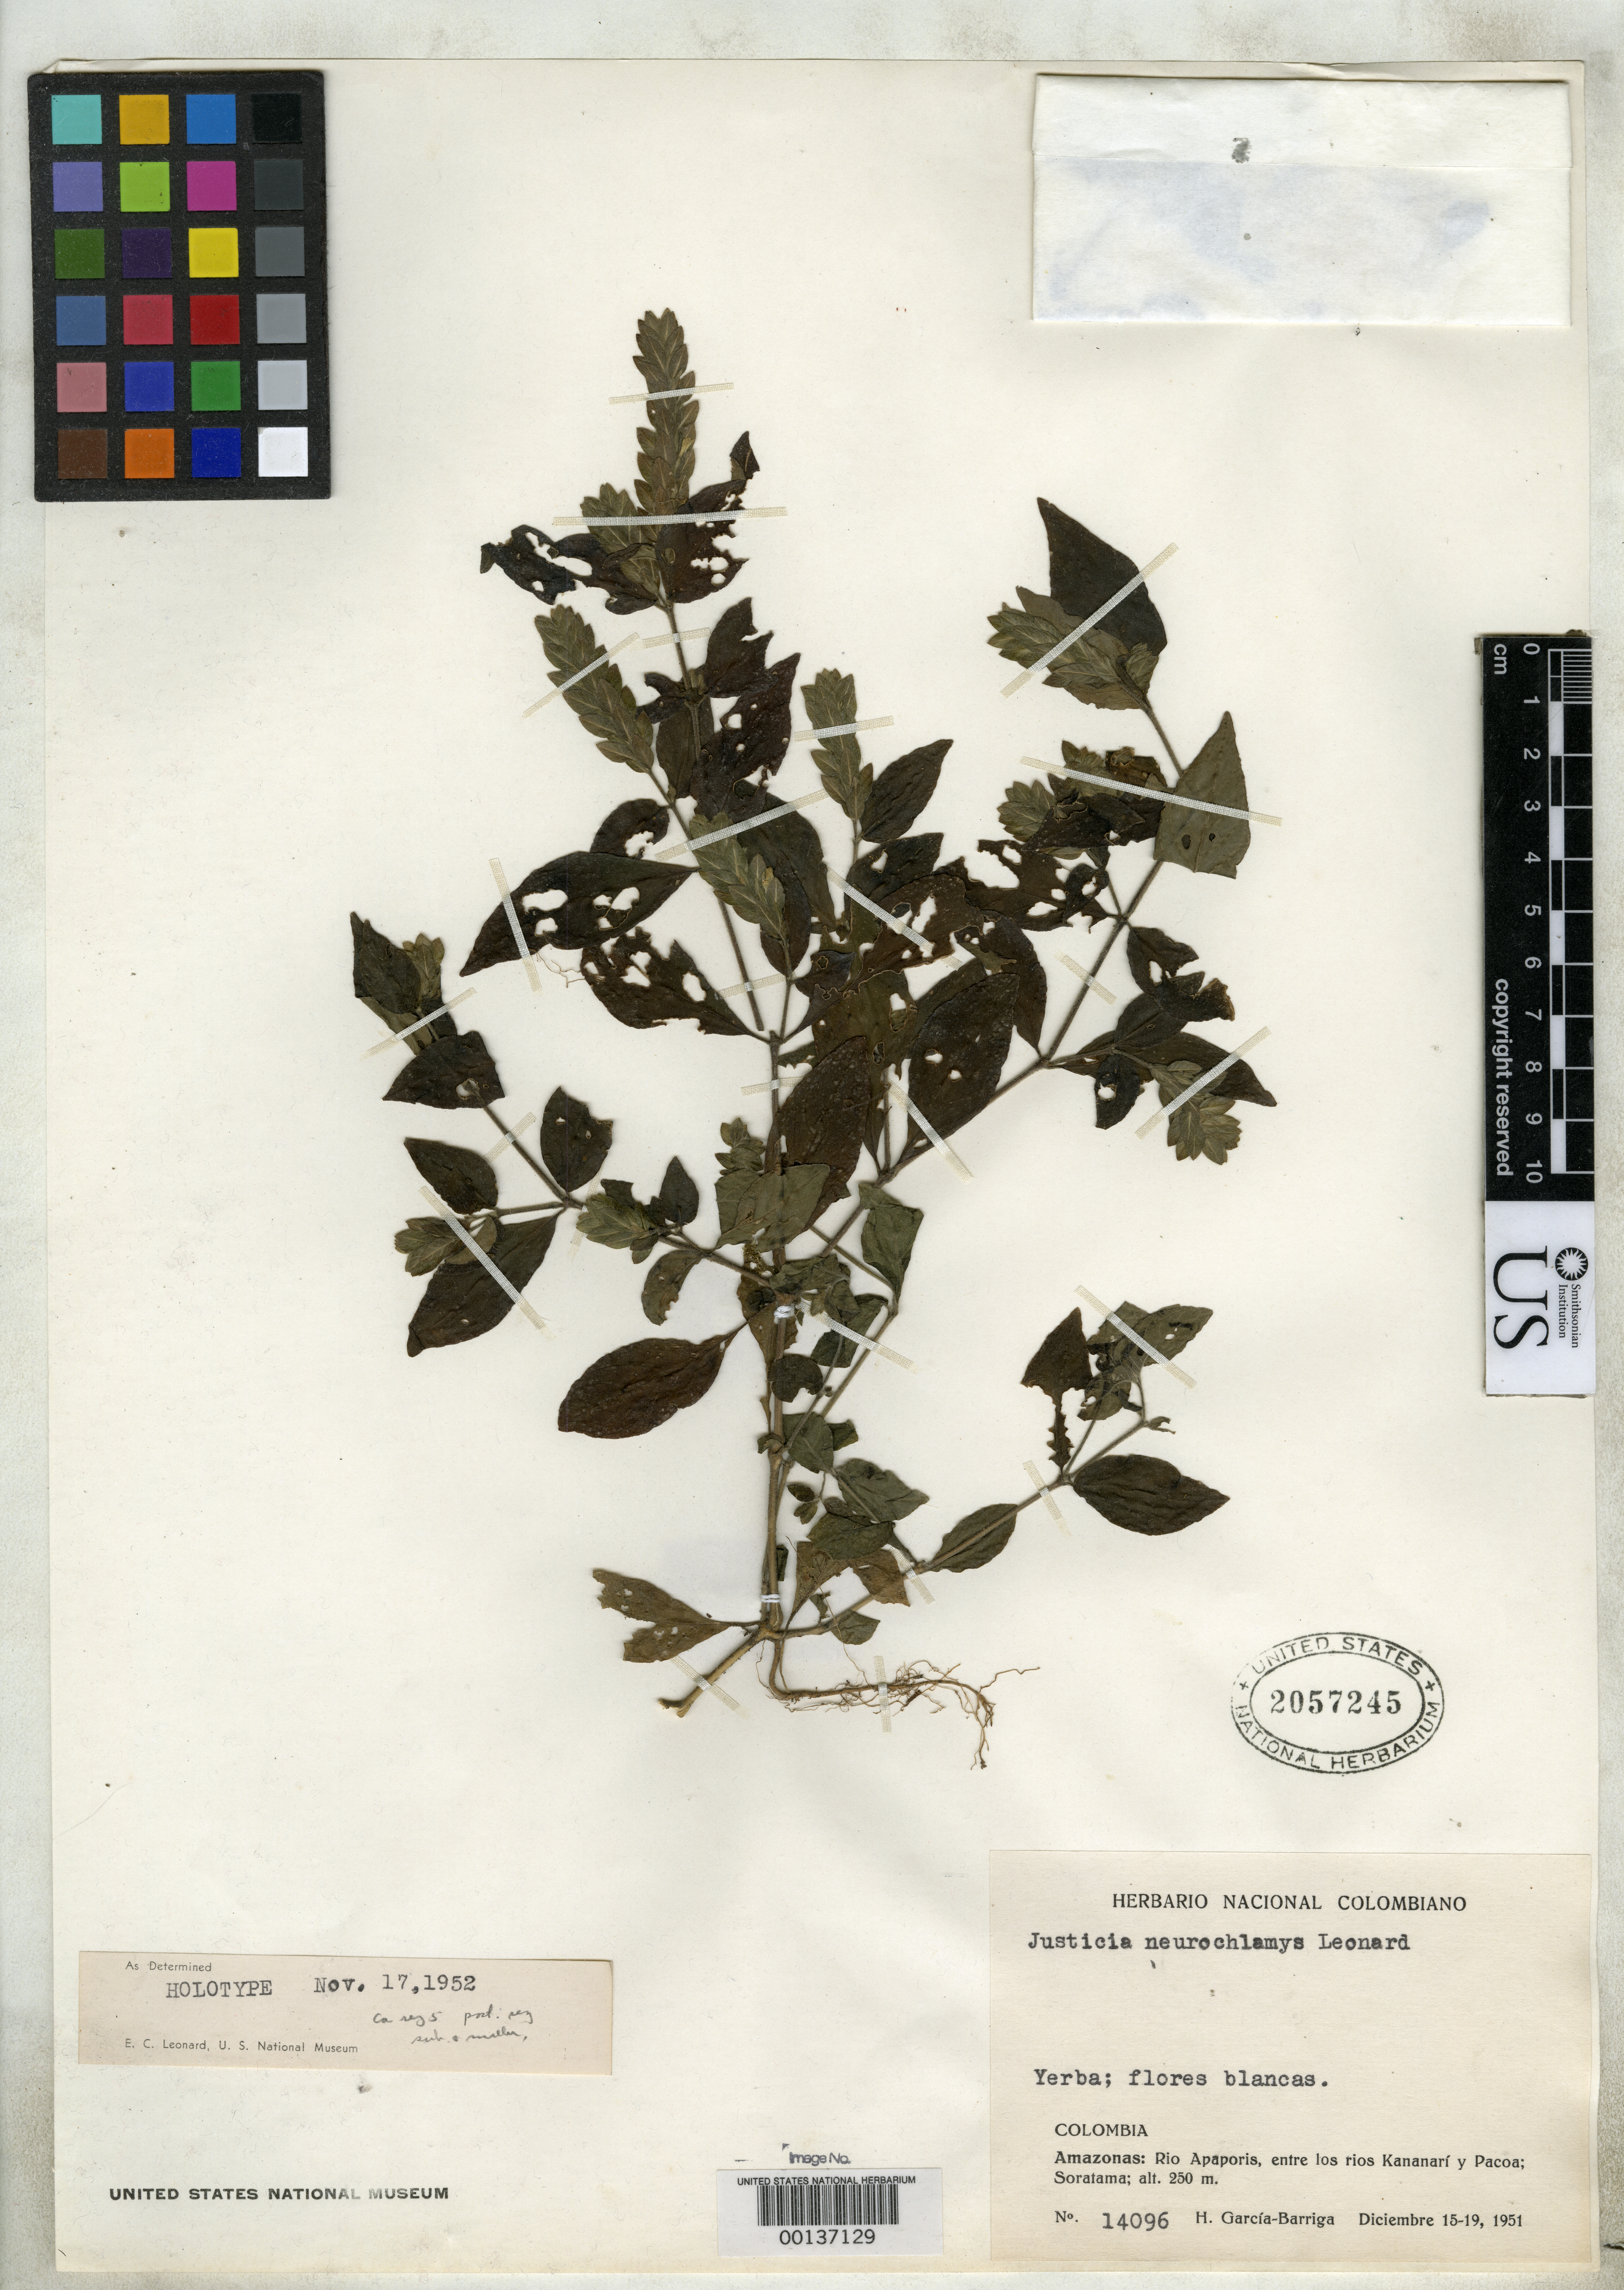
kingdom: Plantae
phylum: Tracheophyta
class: Magnoliopsida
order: Lamiales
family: Acanthaceae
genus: Justicia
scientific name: Justicia neurochlamys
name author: Leonard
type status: Holotype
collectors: H. García Barriga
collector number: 14096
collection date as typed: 15 Dec 1951 to 19 Dec 1951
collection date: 1951-12-15/1951-12-19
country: Colombia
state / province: Amazônas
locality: Rio Apaporis, Soratama.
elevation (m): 250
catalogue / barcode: US 2057245